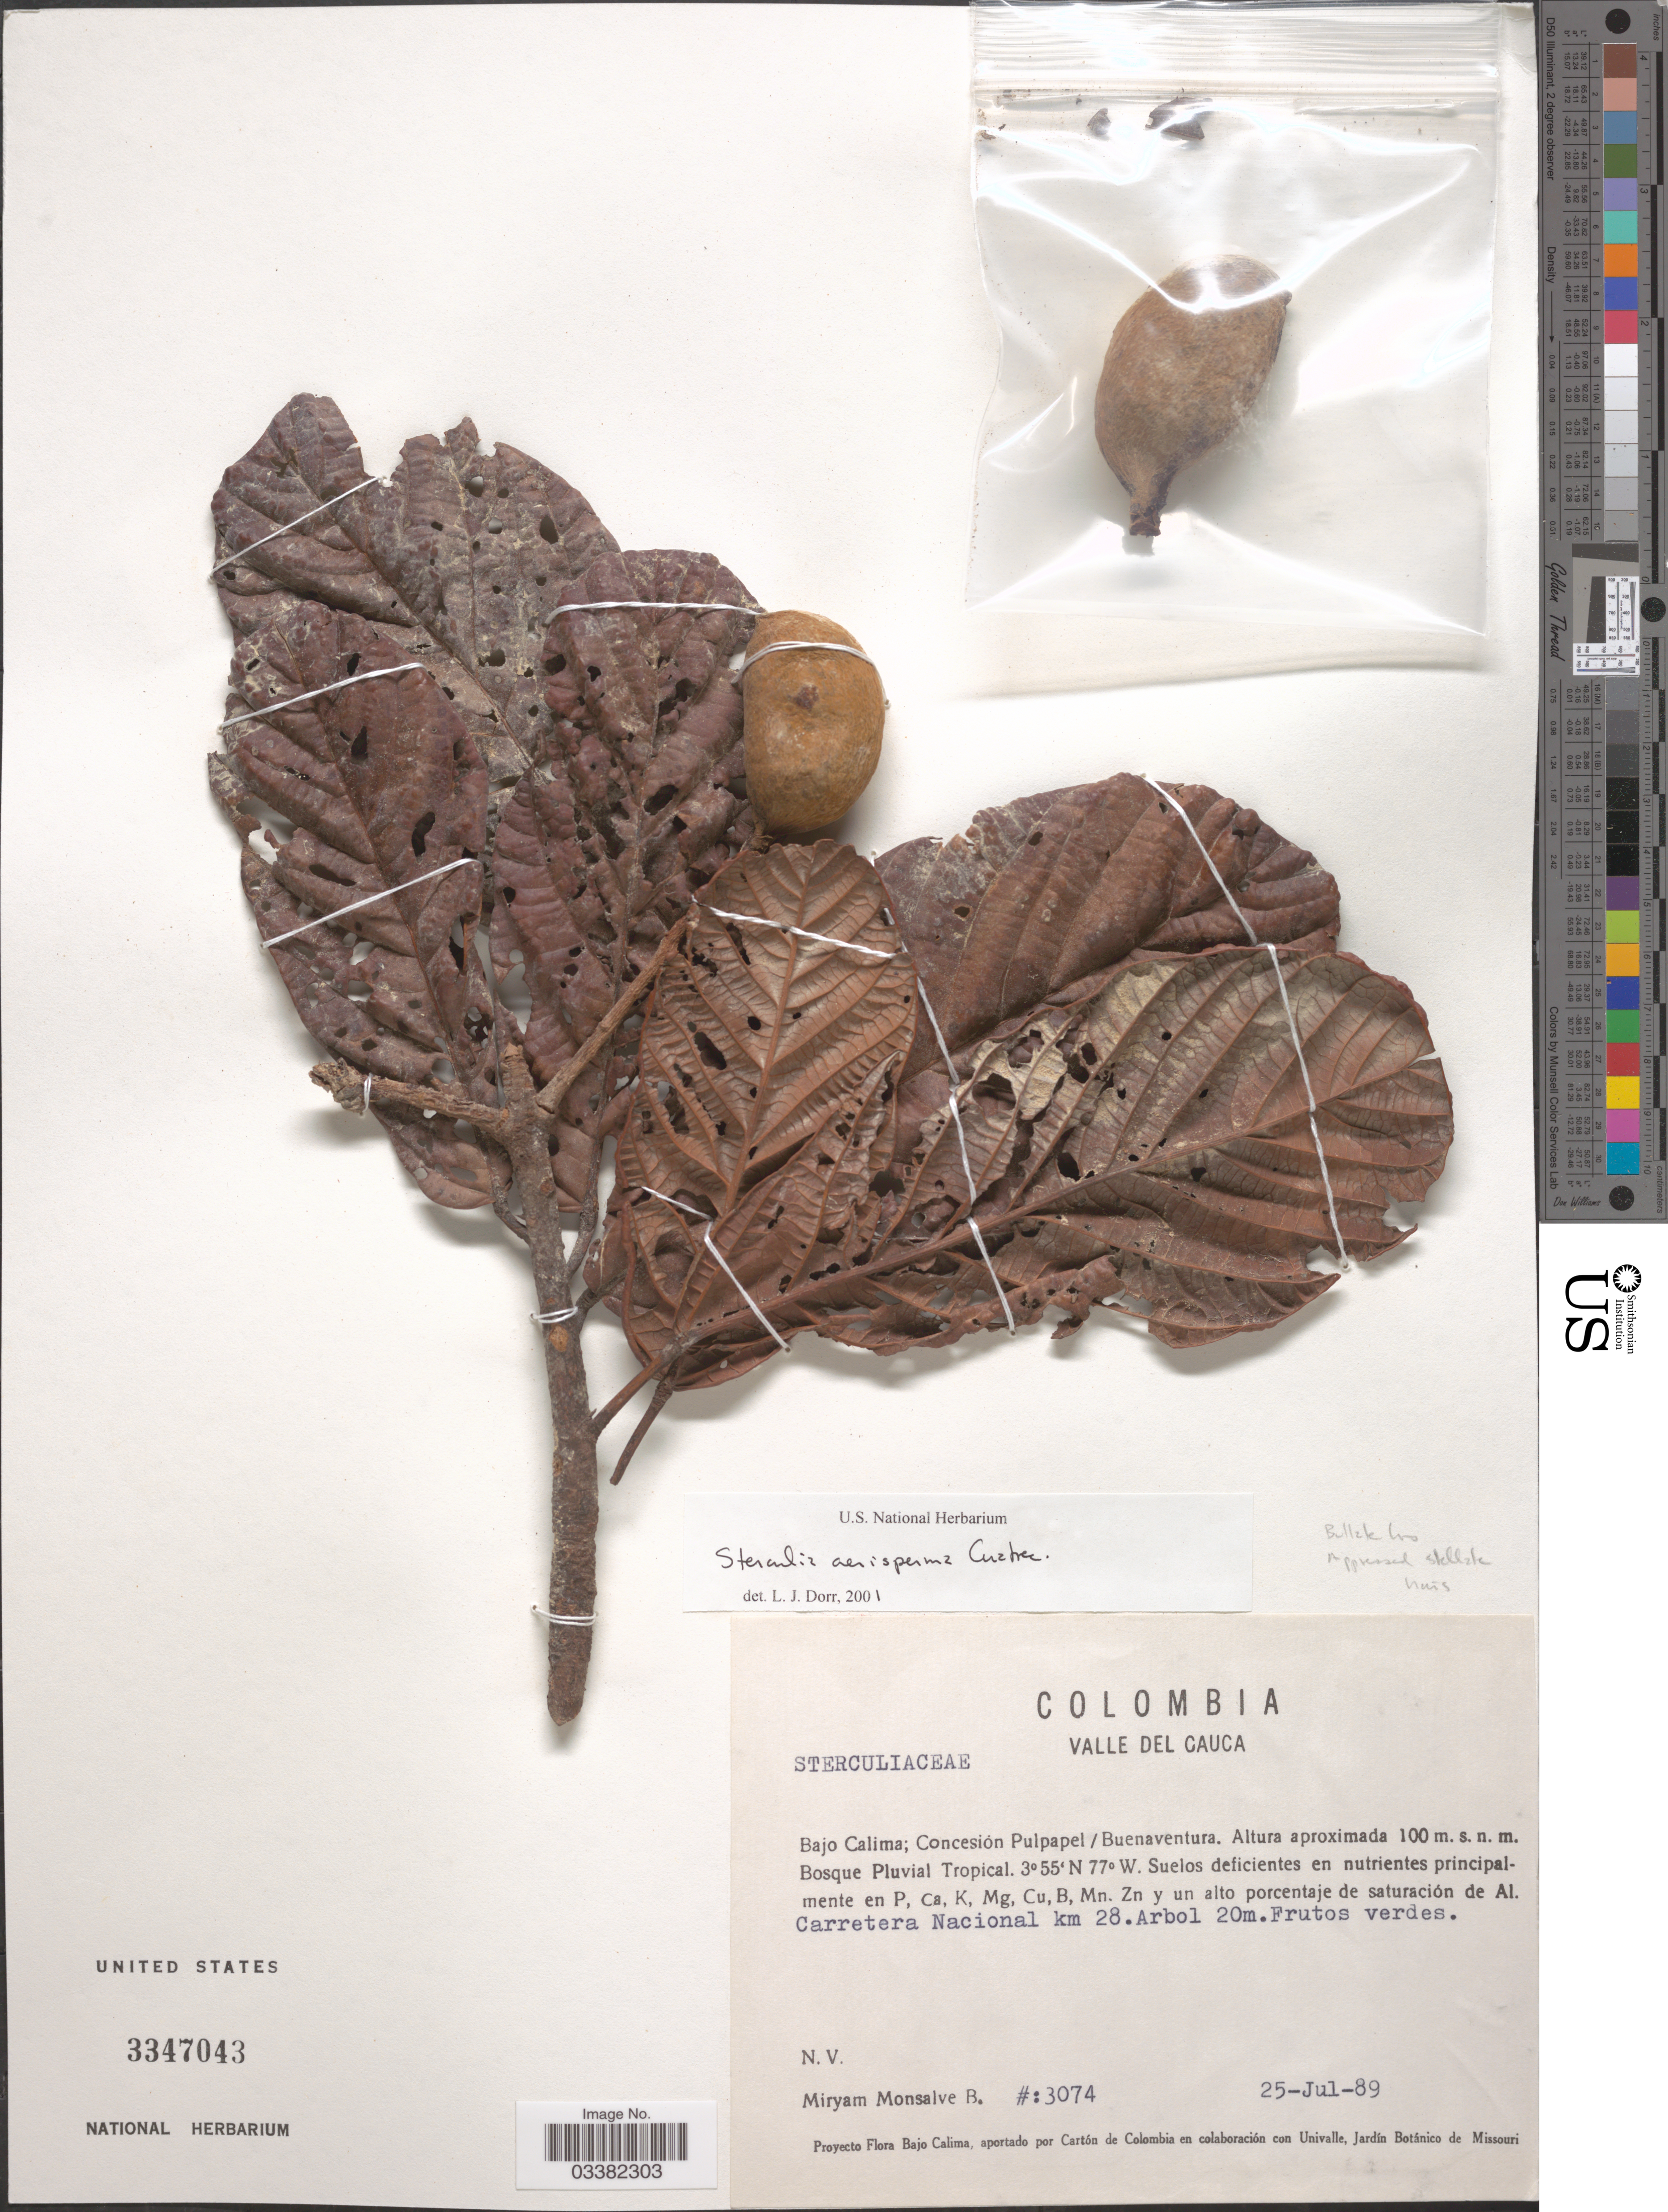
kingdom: Plantae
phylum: Tracheophyta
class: Magnoliopsida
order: Malvales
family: Malvaceae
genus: Sterculia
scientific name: Sterculia aerisperma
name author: Cuatrec.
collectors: M. Monsalve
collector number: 3074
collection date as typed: Transcribed d/m/y: 25/7/89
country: Colombia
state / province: Valle del Cauca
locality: Bajo Calima; Concesión Pulpapel / Buenaventura.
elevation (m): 100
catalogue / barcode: US 3347043